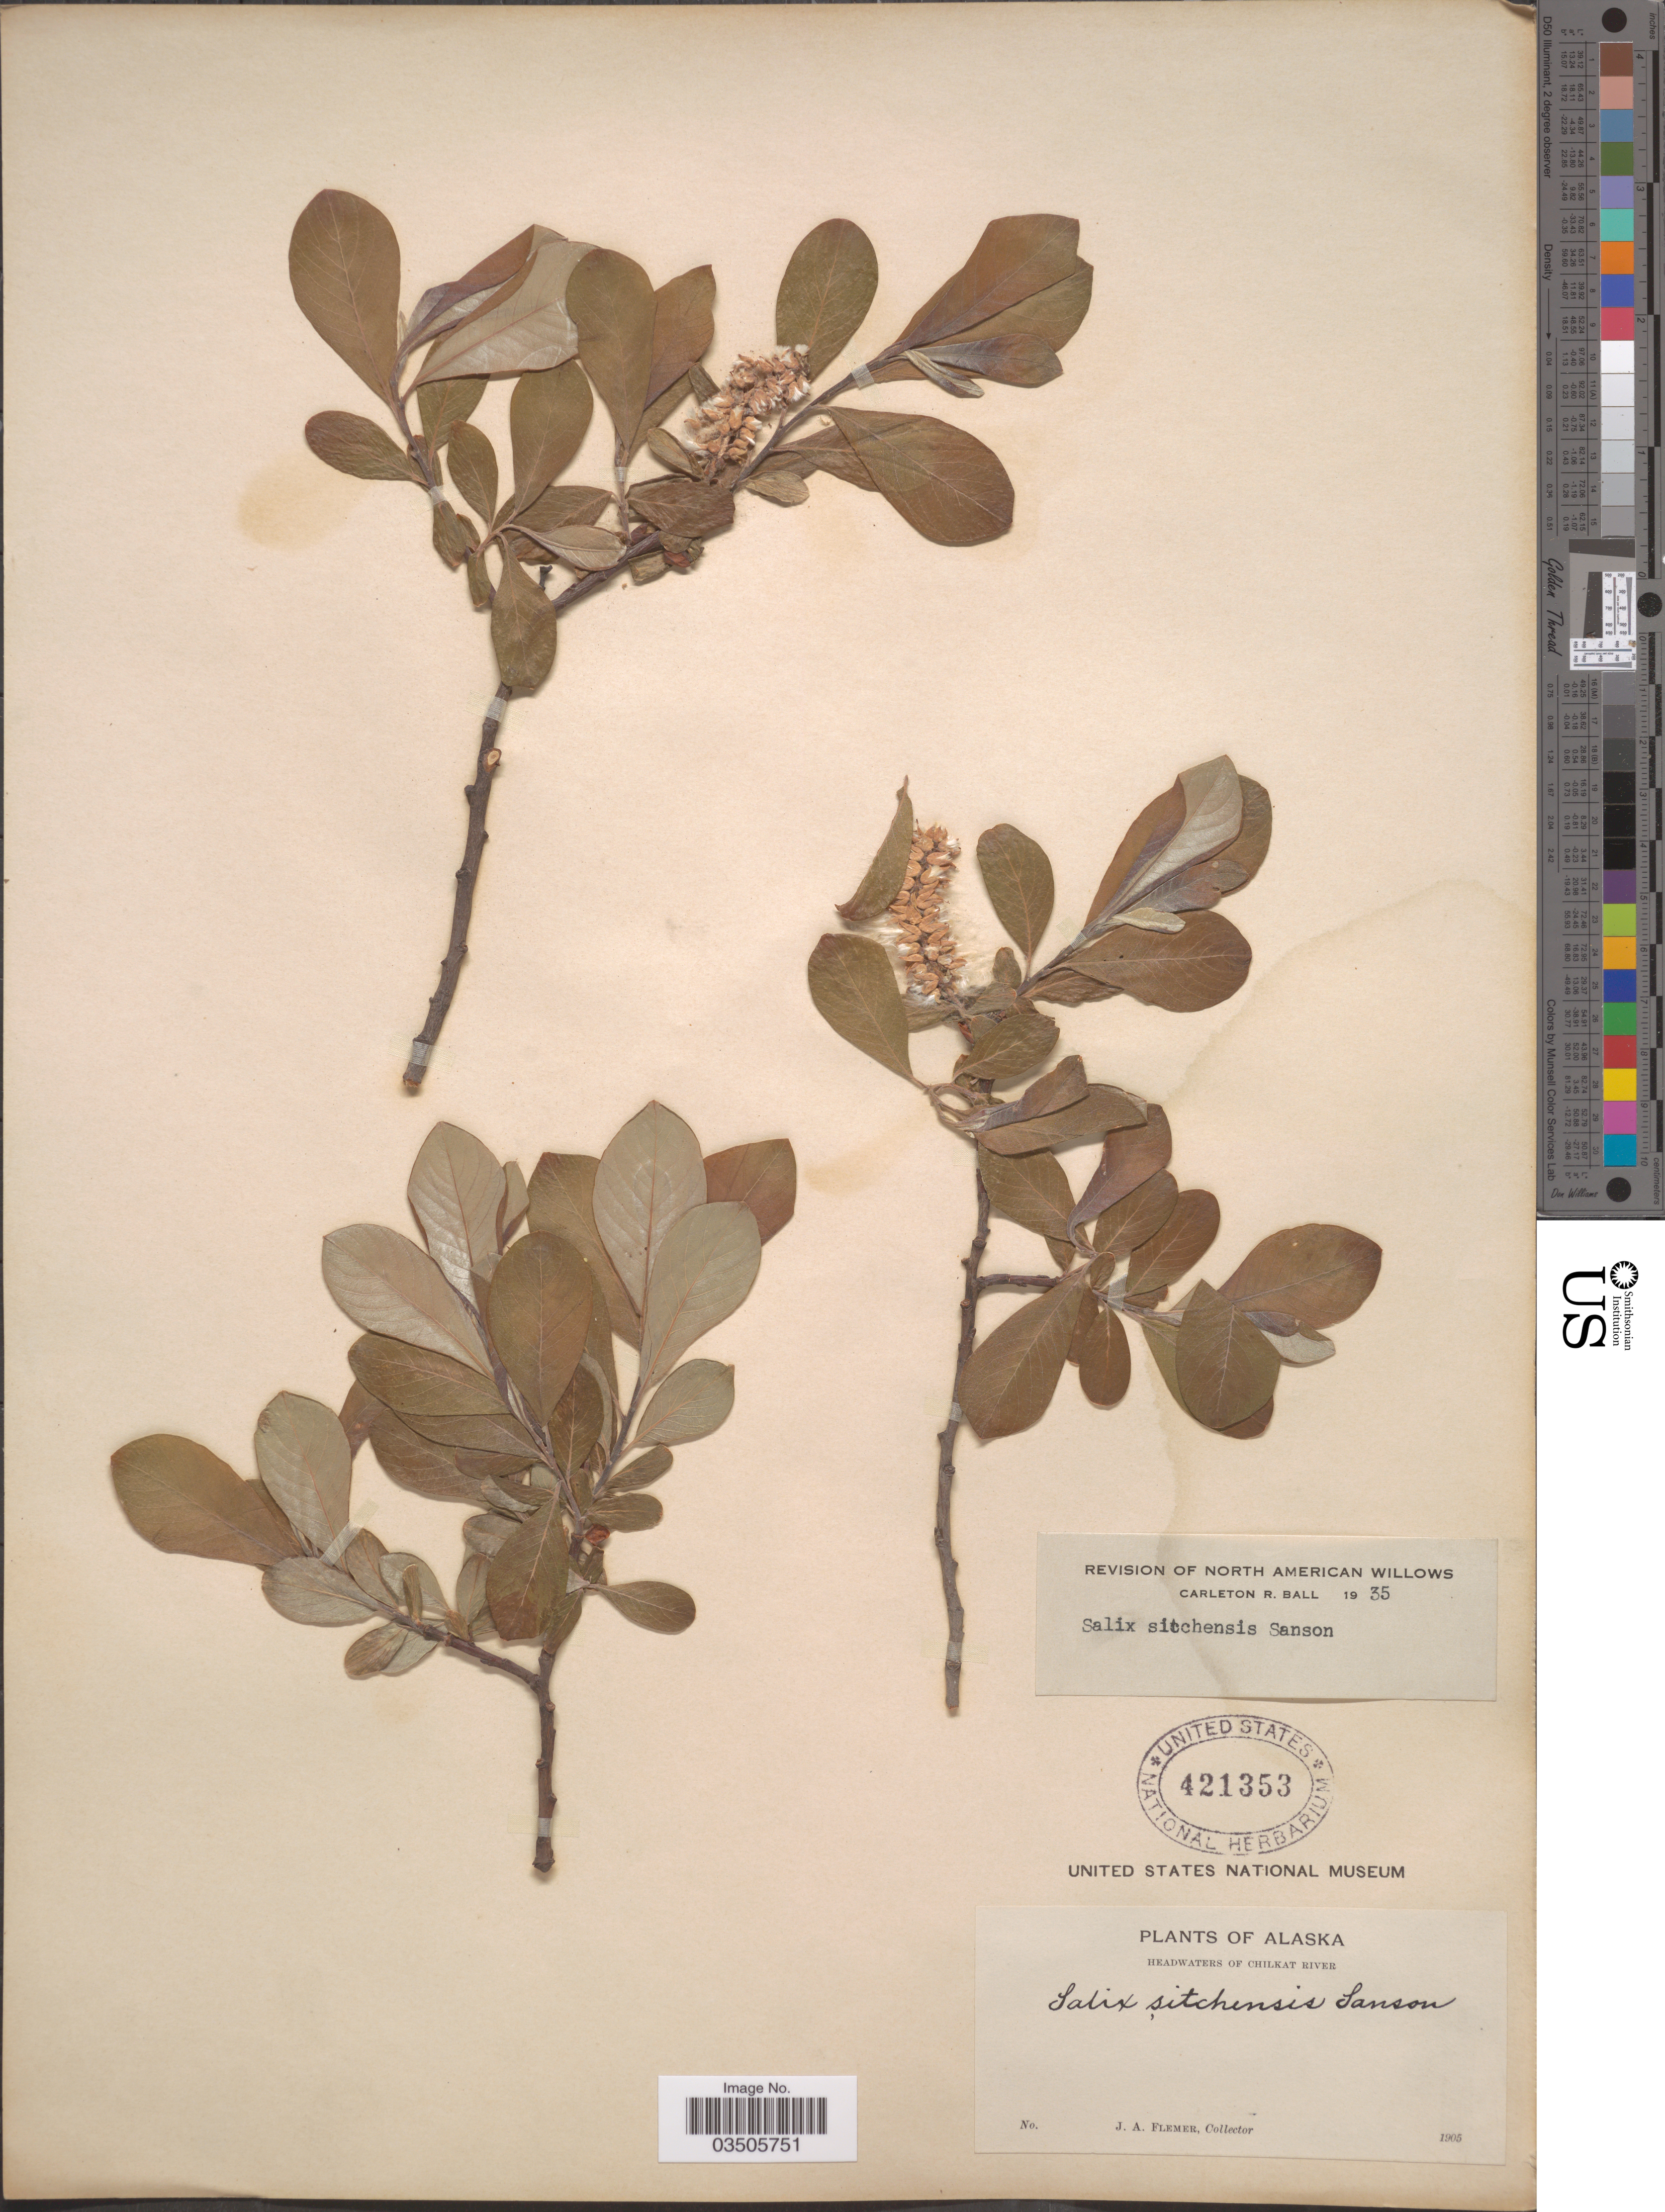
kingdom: Plantae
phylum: Tracheophyta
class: Magnoliopsida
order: Malpighiales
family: Salicaceae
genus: Salix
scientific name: Salix sitchensis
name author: Sanson ex Bong.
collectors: J. Flemer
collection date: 1905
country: United States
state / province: Alaska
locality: Headwaters of Chilkat River.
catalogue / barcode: US 421353